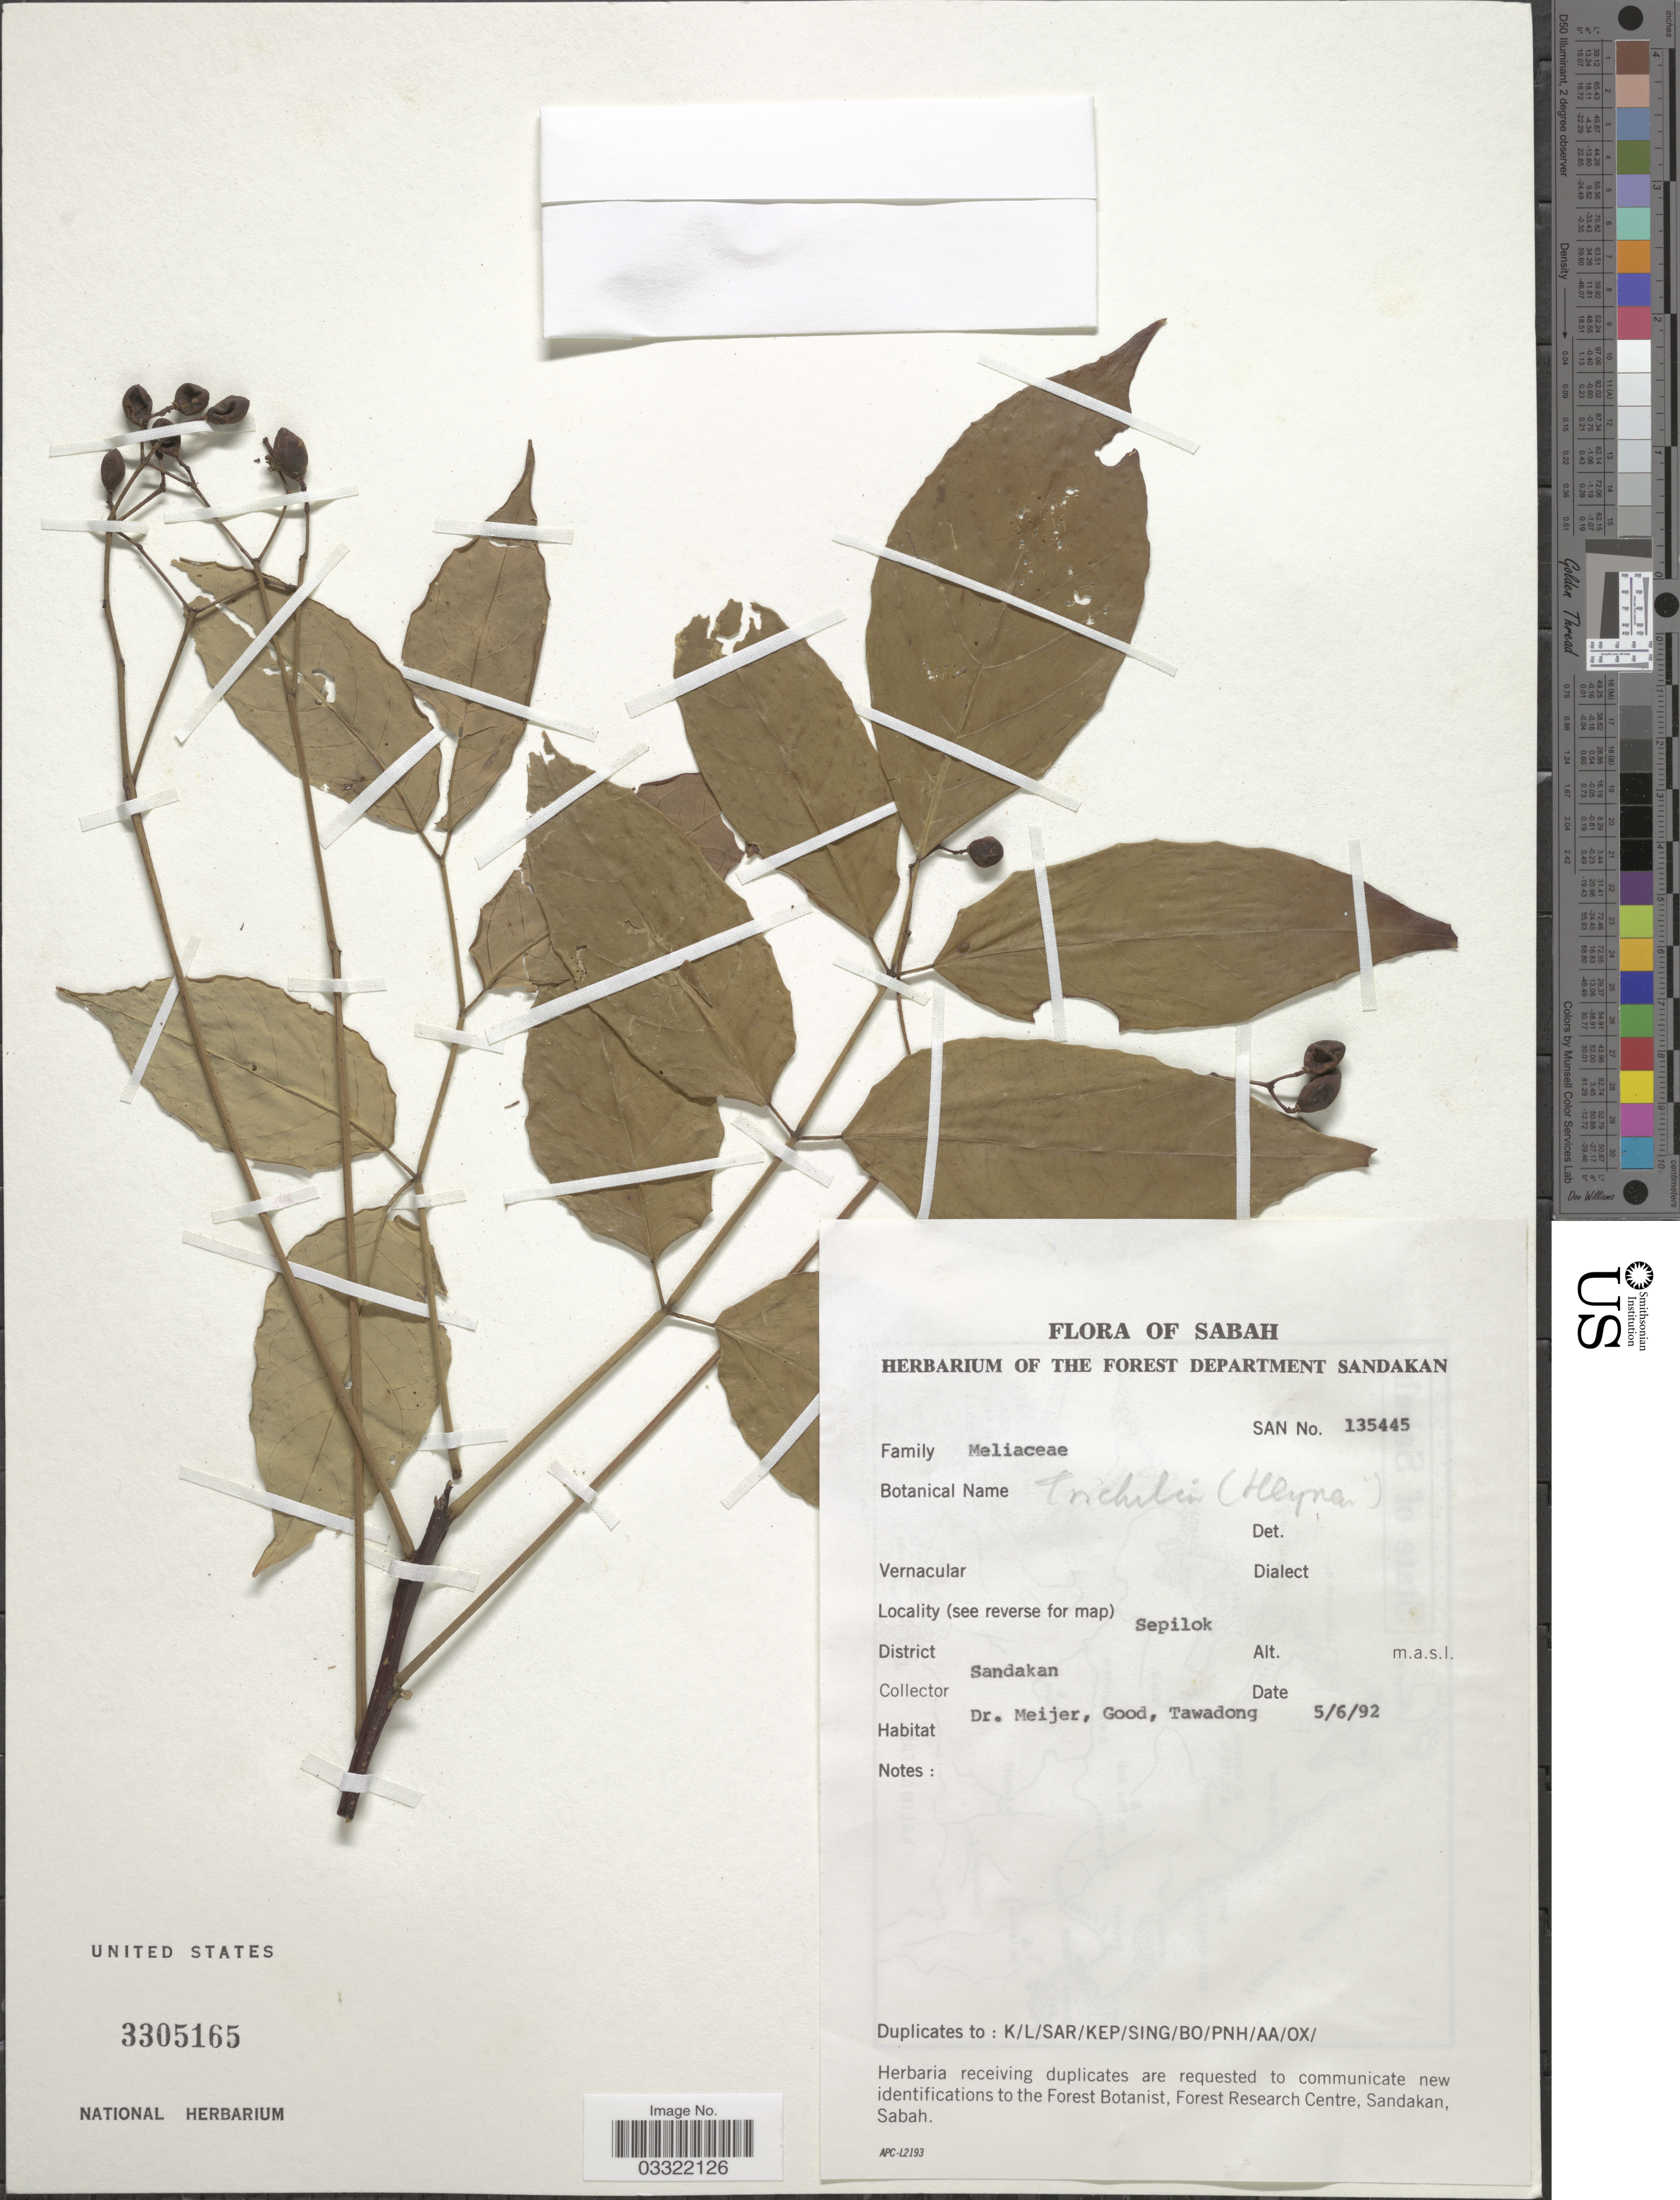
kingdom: Plantae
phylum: Tracheophyta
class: Magnoliopsida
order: Sapindales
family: Meliaceae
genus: Heynea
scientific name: Heynea trijuga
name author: Roxb.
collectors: -- Meijer, A. Good & -. Tawadong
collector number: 135445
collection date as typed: Transcribed d/m/y: 5/6/92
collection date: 1992-06-05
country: Malaysia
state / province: Sabah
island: Borneo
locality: Sepilok. District Sandakan.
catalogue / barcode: US 3305165